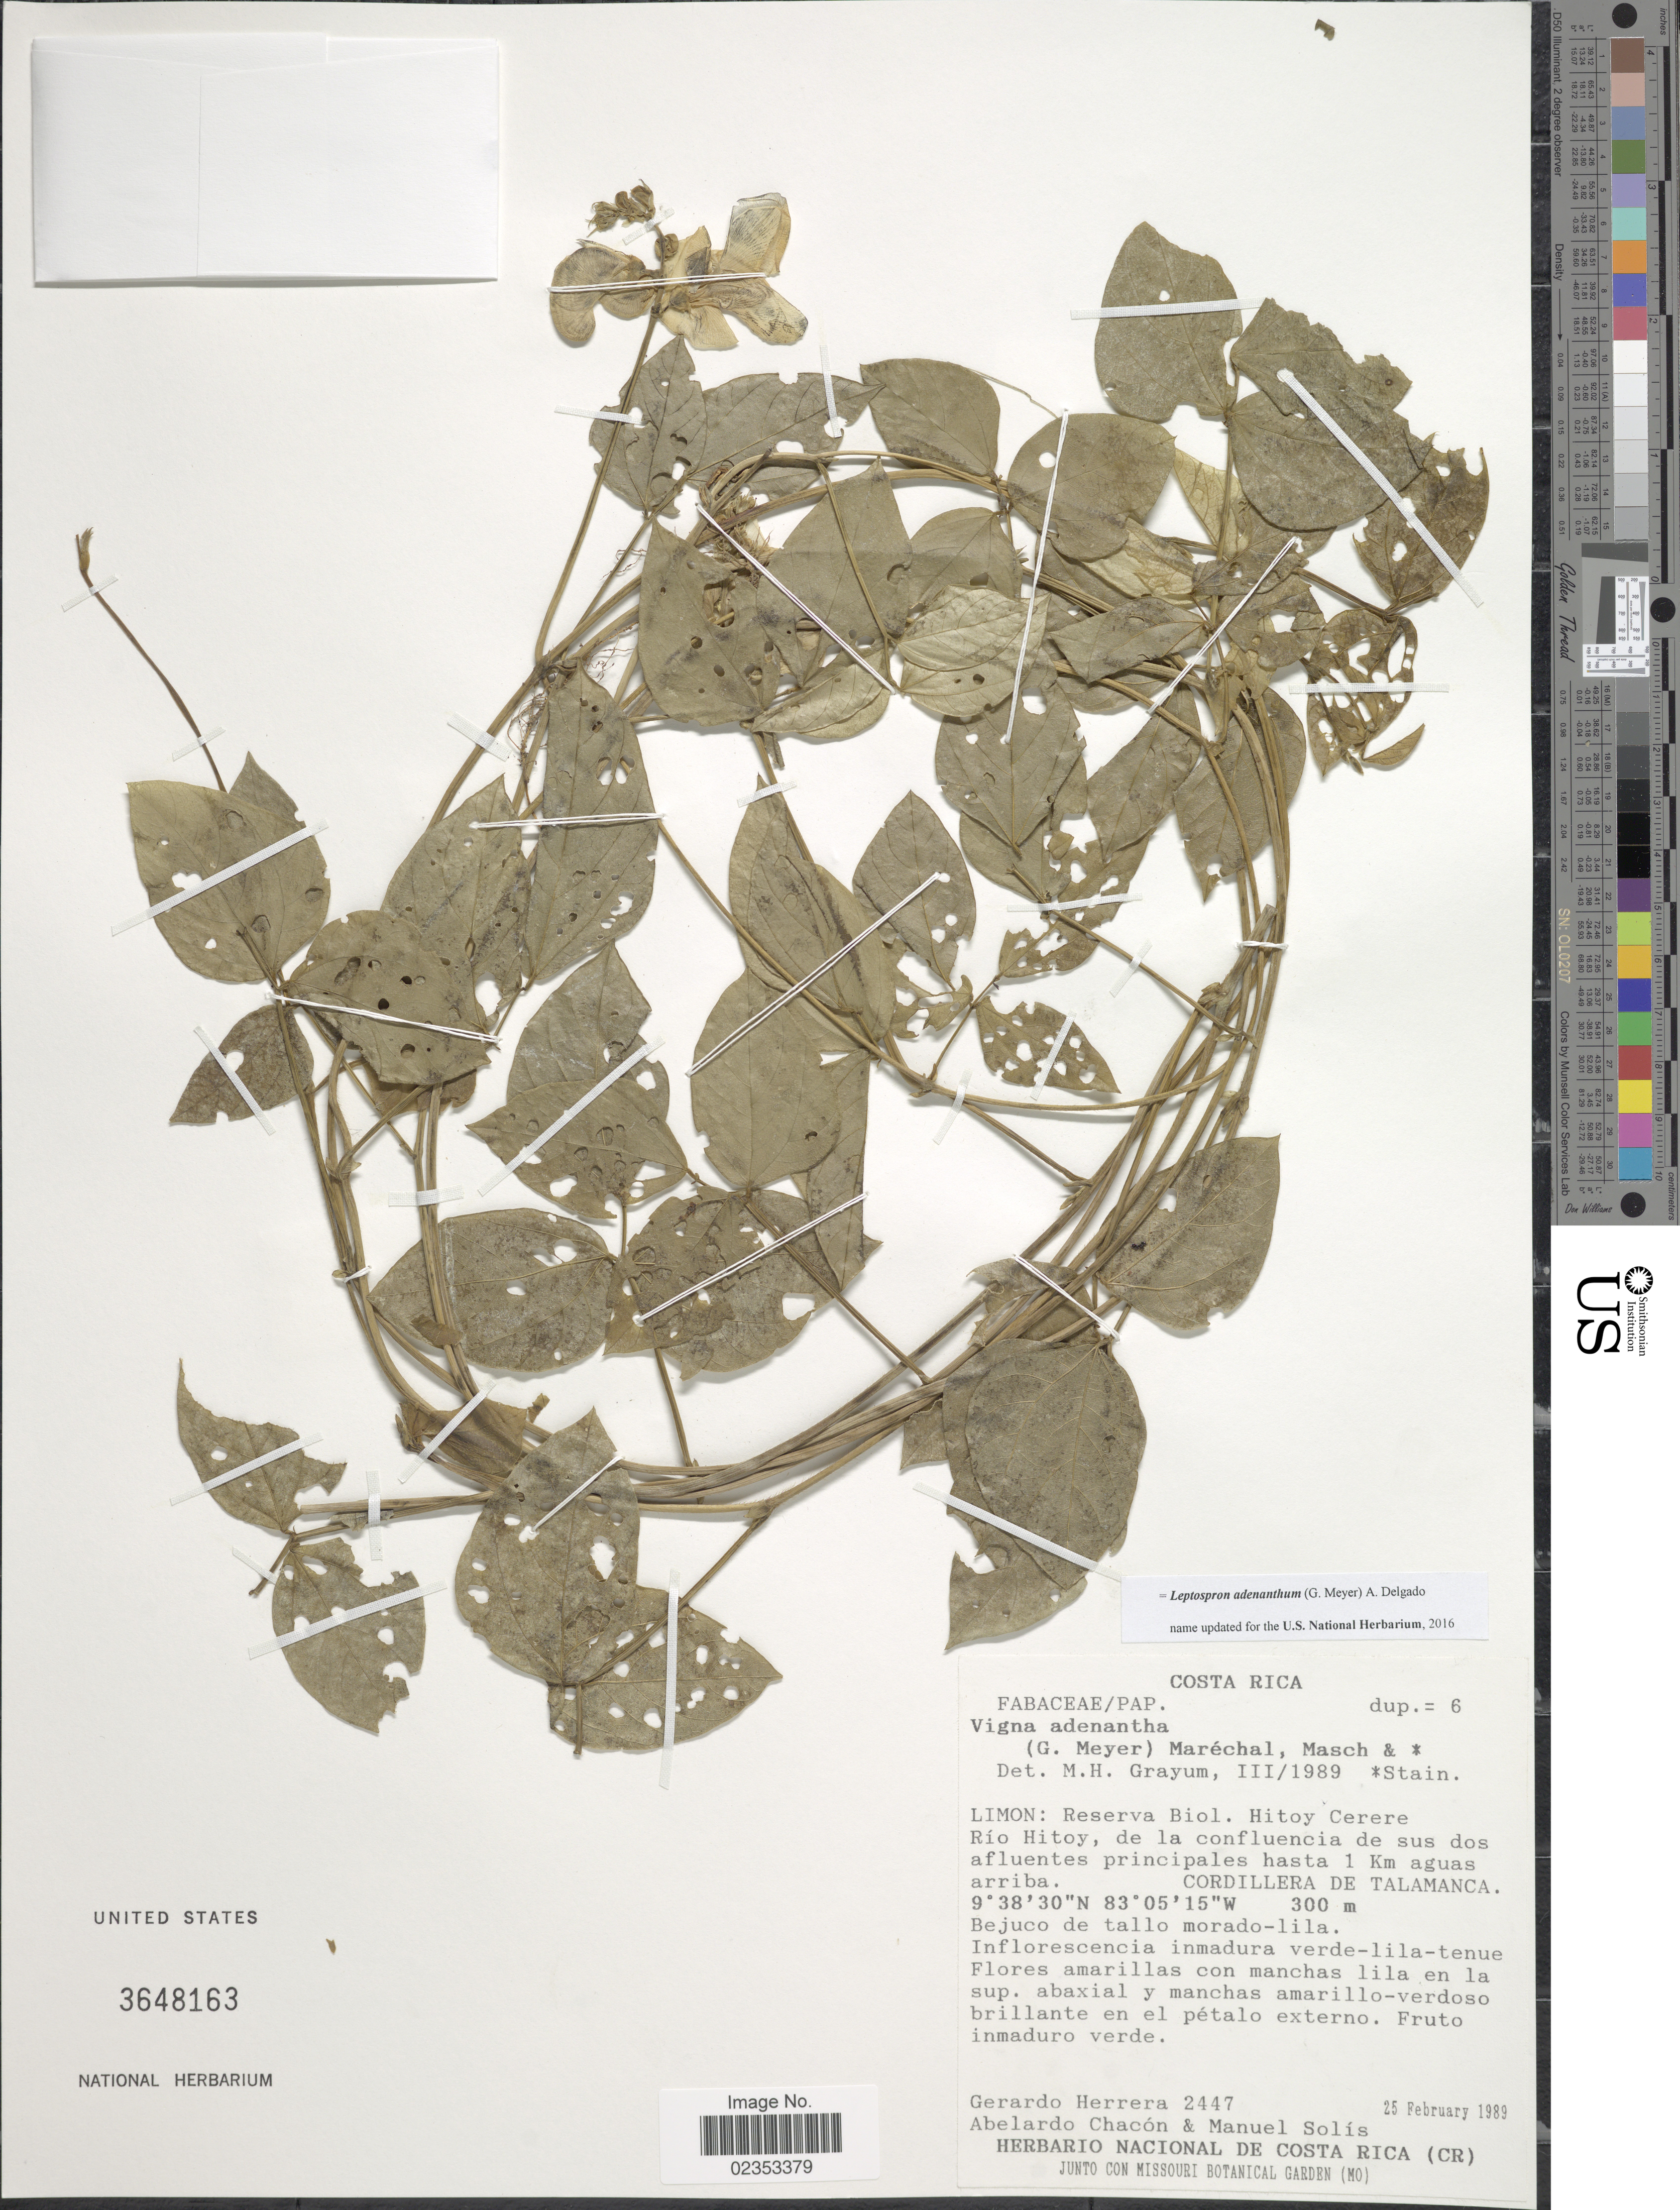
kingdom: Plantae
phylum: Tracheophyta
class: Magnoliopsida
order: Fabales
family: Fabaceae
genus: Leptospron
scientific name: Leptospron adenanthum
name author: (G. Mey.) A. Delgado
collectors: G. Herrera, A. Chacon & M. Solís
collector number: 2447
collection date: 1989-02-25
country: Costa Rica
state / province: Limón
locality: Reserva Biol. Hitoy Cerere Rio Hitoy, dela confluencia de sus dos afluente prinicpales hasta 1 Km aguas arriba, Cordillera de Talamanca.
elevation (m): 300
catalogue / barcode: US 3648163